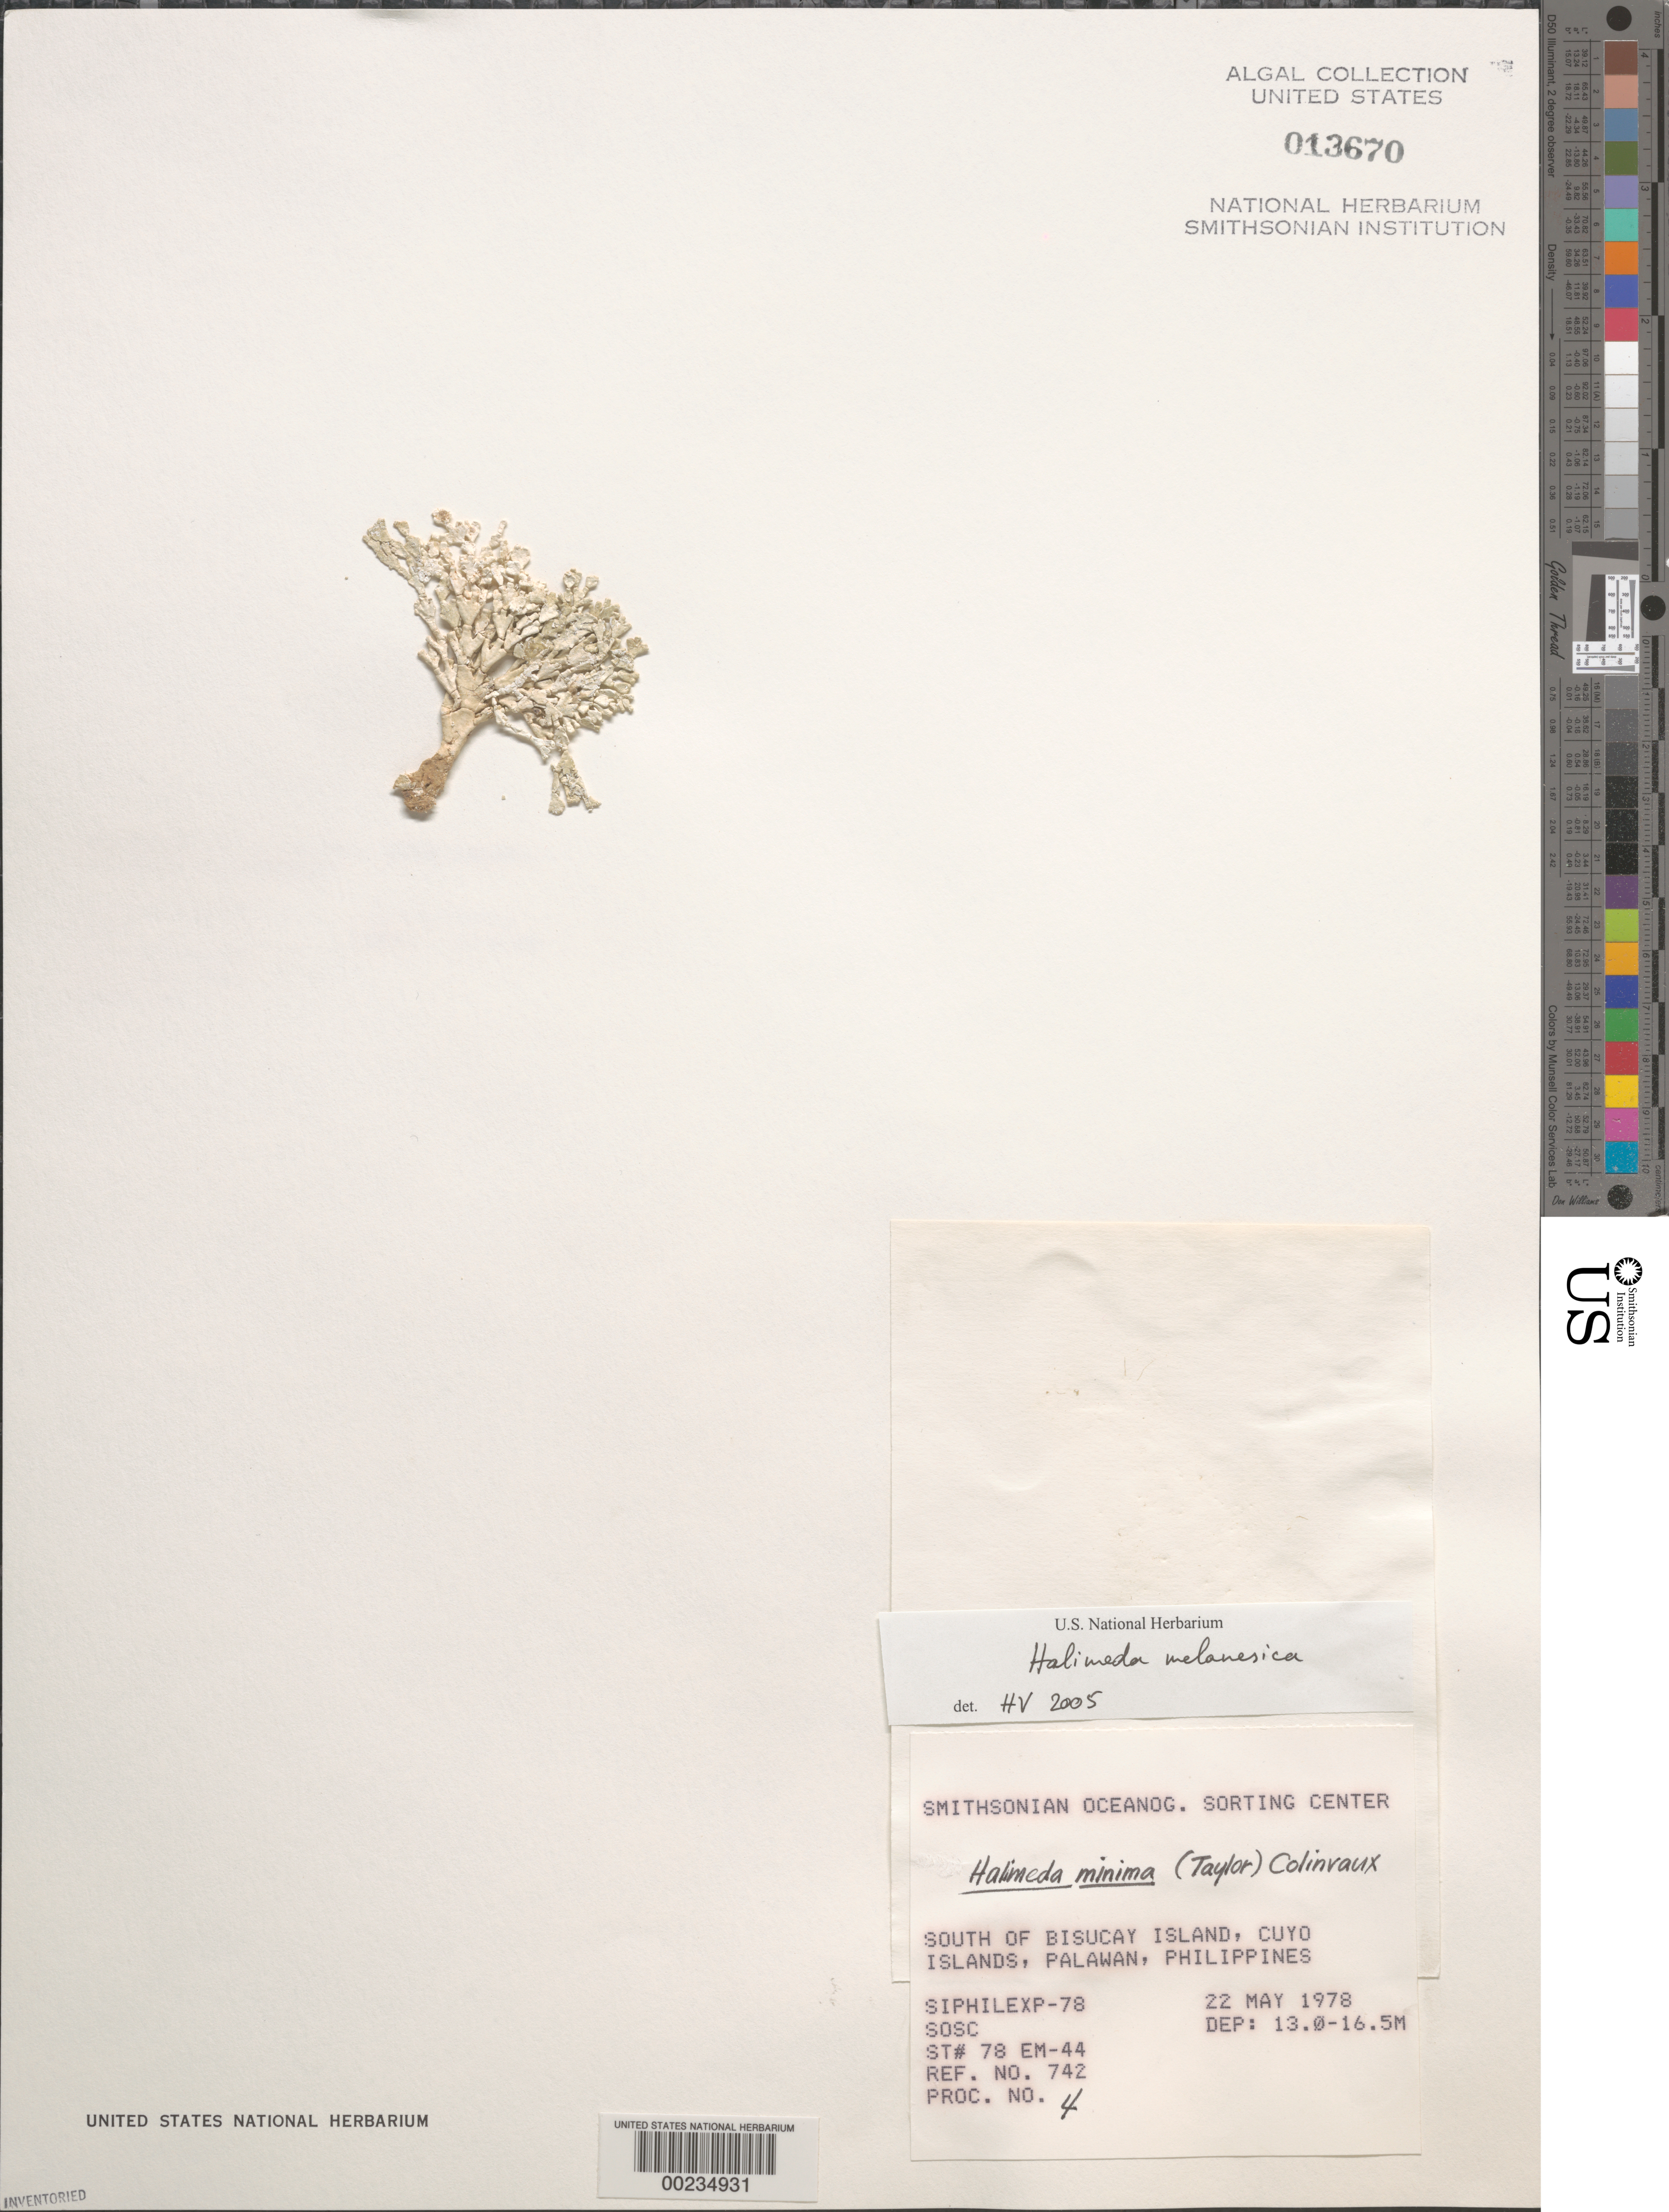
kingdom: Plantae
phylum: Chlorophyta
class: Ulvophyceae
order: Bryopsidales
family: Halimedaceae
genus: Halimeda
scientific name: Halimeda melanesica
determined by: Verbruggen, H.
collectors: SOSC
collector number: Station 78 EM-44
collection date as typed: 22 May 1978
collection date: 1978-05-22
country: Philippines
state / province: Mimaropa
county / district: Palawan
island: Bisucay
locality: South of the island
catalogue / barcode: US 13670